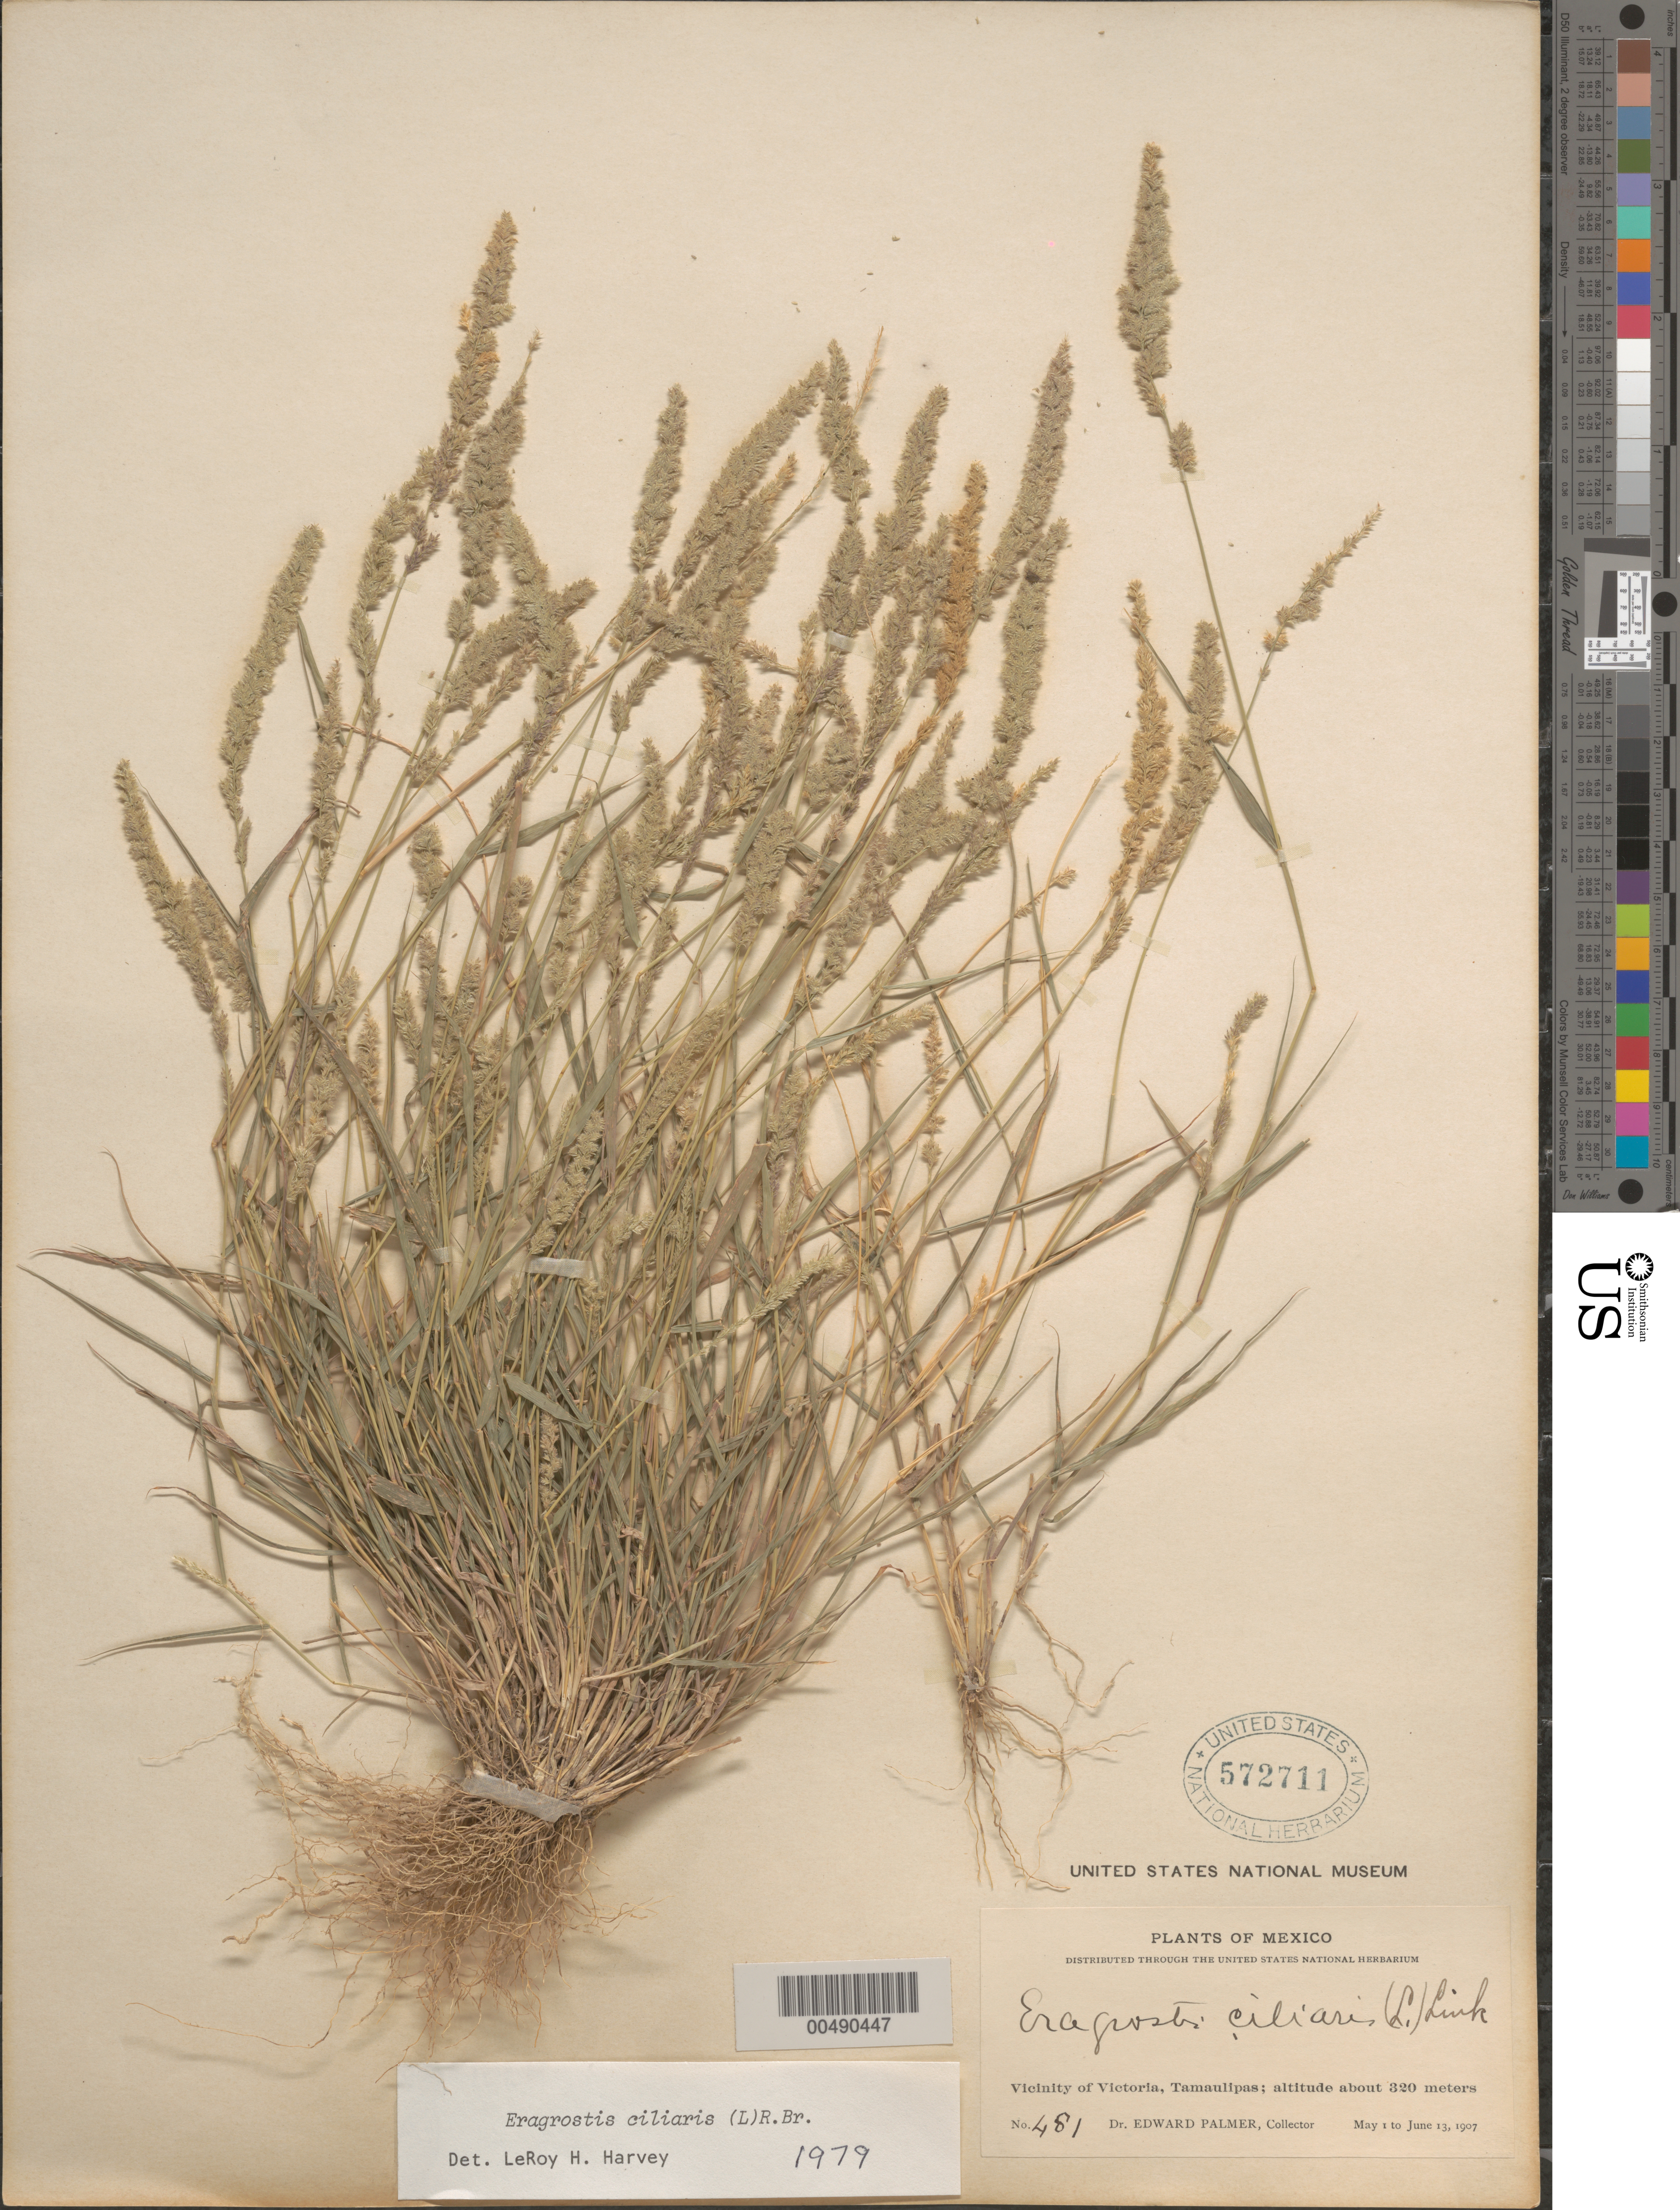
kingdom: Plantae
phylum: Tracheophyta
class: Liliopsida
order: Poales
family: Poaceae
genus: Eragrostis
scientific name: Eragrostis ciliaris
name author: (L.) R. Br.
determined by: Harvey, L. H.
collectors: E. Palmer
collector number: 481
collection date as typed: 1 May 1907 to 13 Jun 1907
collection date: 1907-05-01/1907-06-13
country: Mexico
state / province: Tamaulipas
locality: Vicinity of Victoria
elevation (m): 320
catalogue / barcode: US 572711